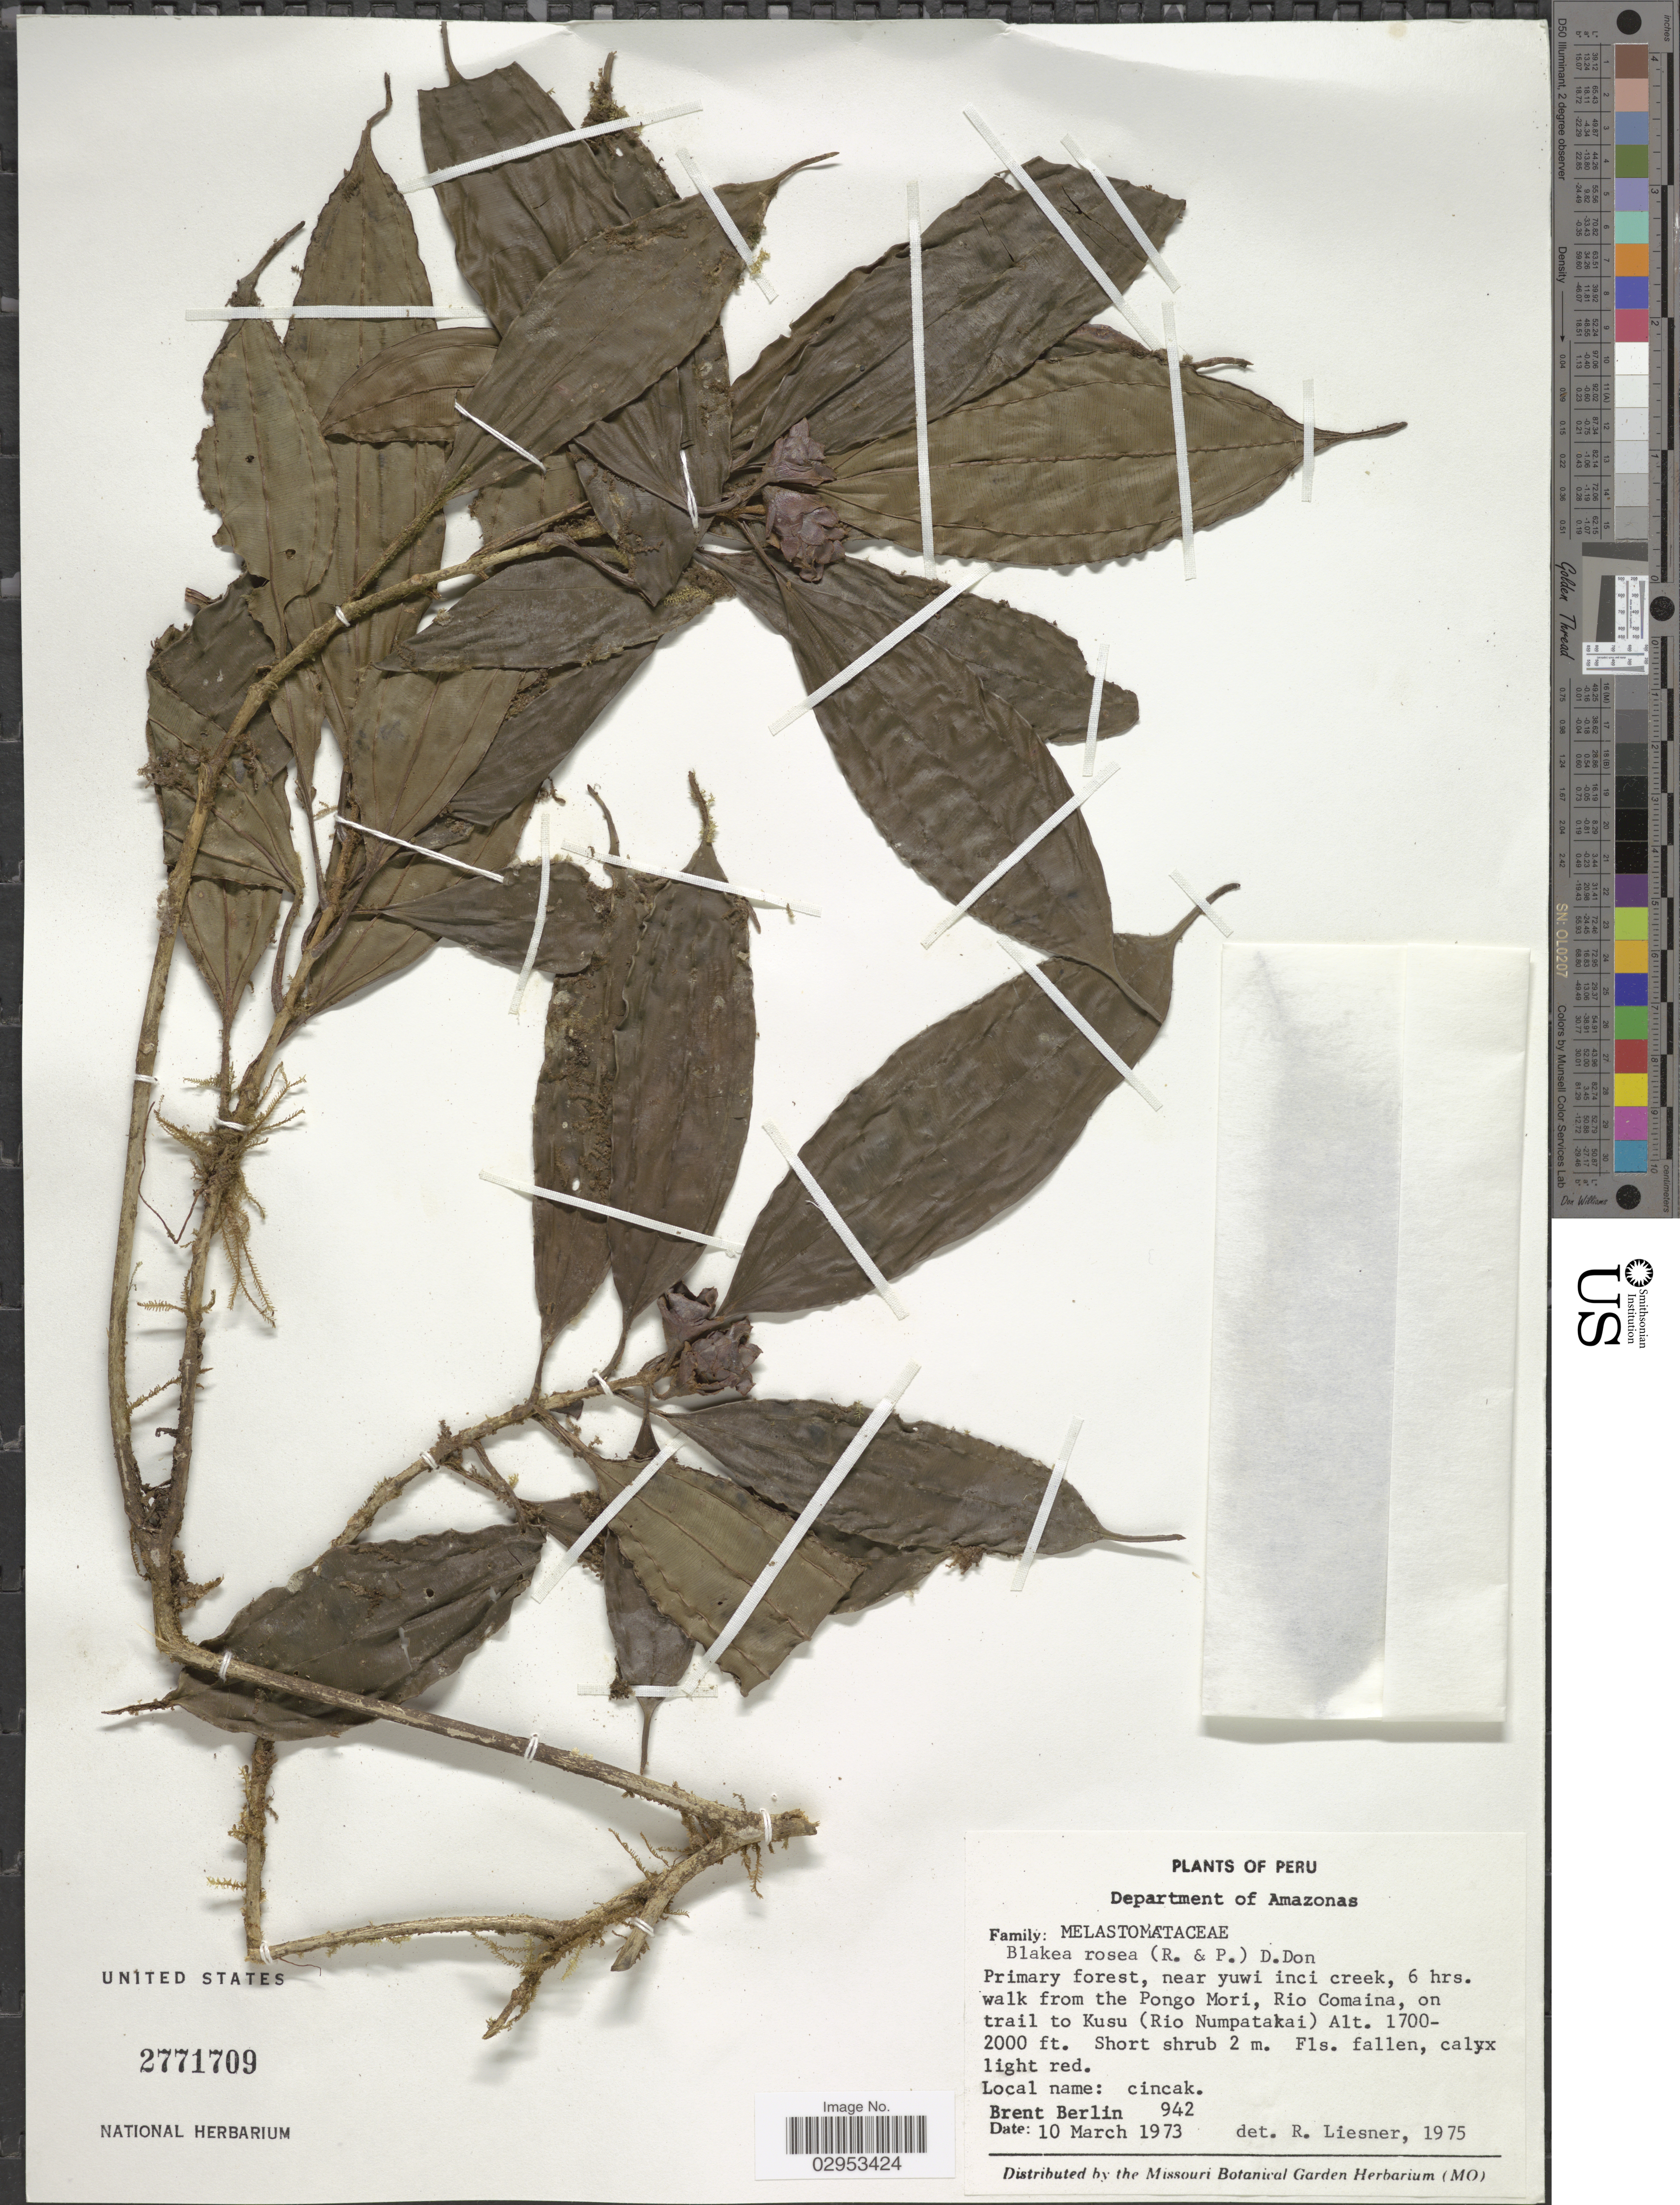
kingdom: Plantae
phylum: Tracheophyta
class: Magnoliopsida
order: Myrtales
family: Melastomataceae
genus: Blakea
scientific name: Blakea rosea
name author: D. Don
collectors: B. Berlin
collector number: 942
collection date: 1973-03-10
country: Peru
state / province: Amazonas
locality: Department of Amazonas. Near yuwi inci creek, 6 hrs. walk from the Pongo Mori, Rio Comaina, on trail to Kusu (Rio Numpatakai).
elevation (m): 518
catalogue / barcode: US 2771709